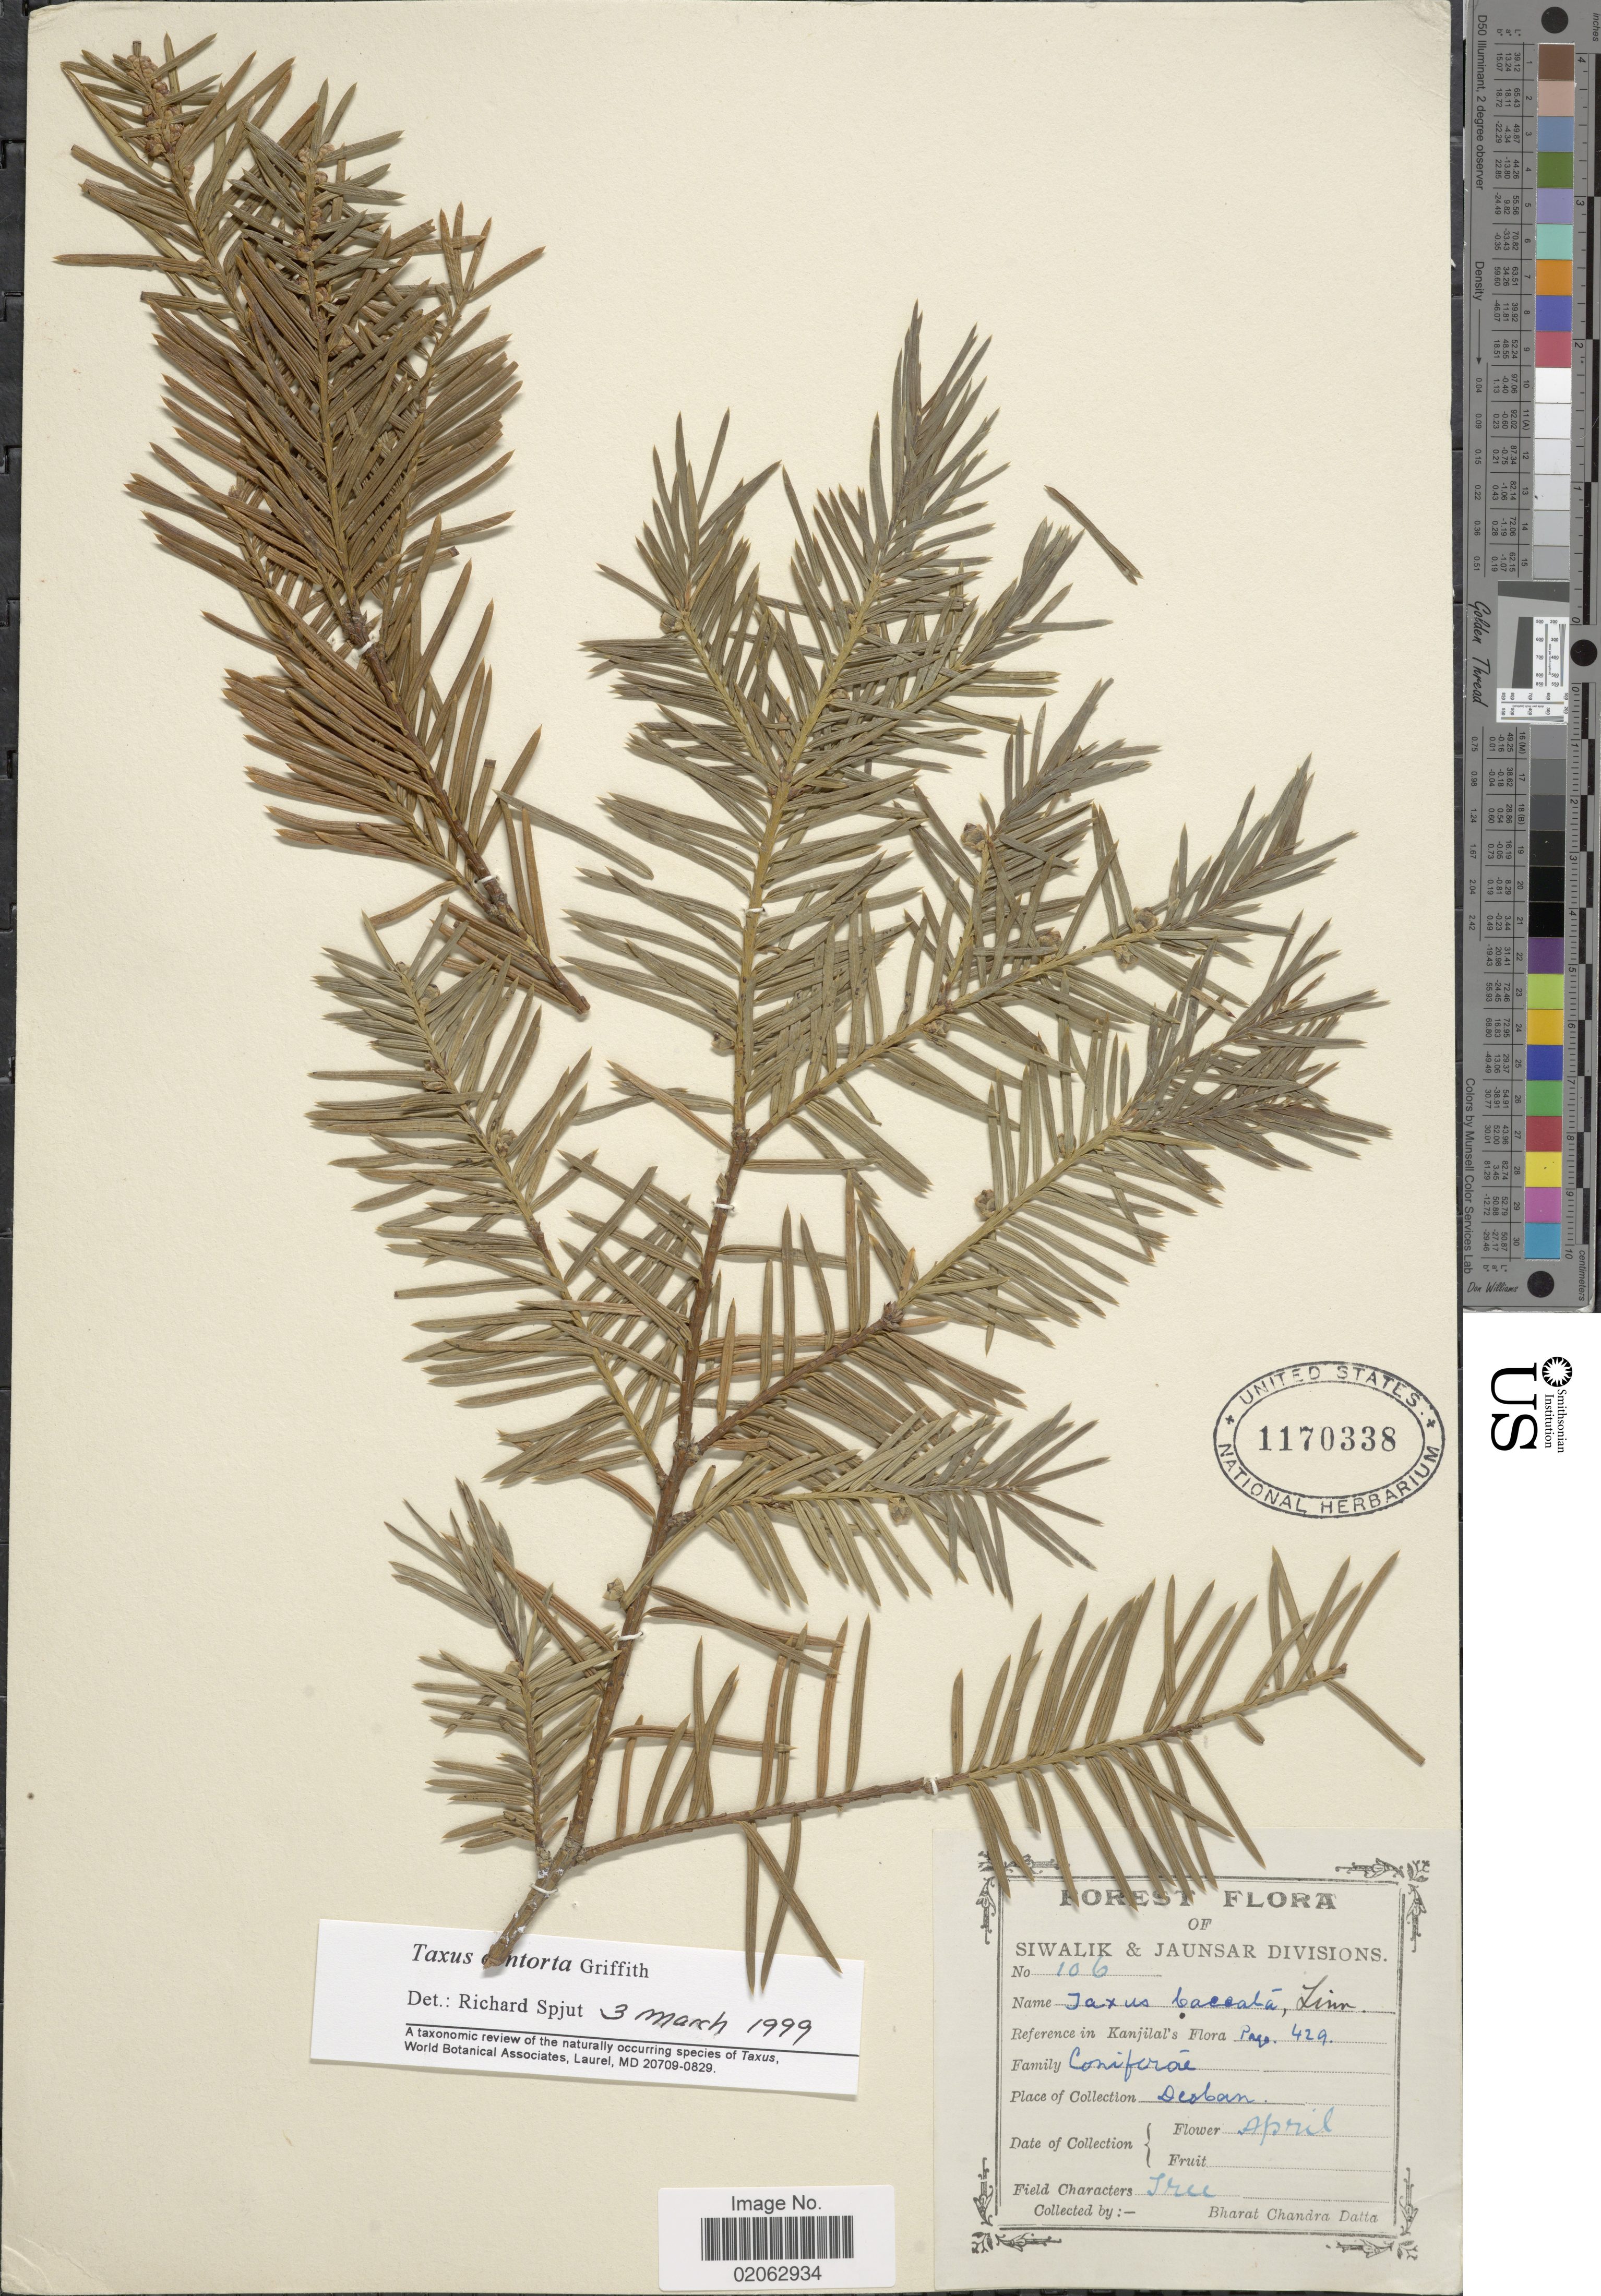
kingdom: Plantae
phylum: Tracheophyta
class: Pinopsida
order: Pinales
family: Taxaceae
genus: Taxus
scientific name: Taxus contorta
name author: Griff.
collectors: B. Datta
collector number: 106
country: India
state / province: Uttarakhand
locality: Deoban, forest.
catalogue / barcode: US 1170338